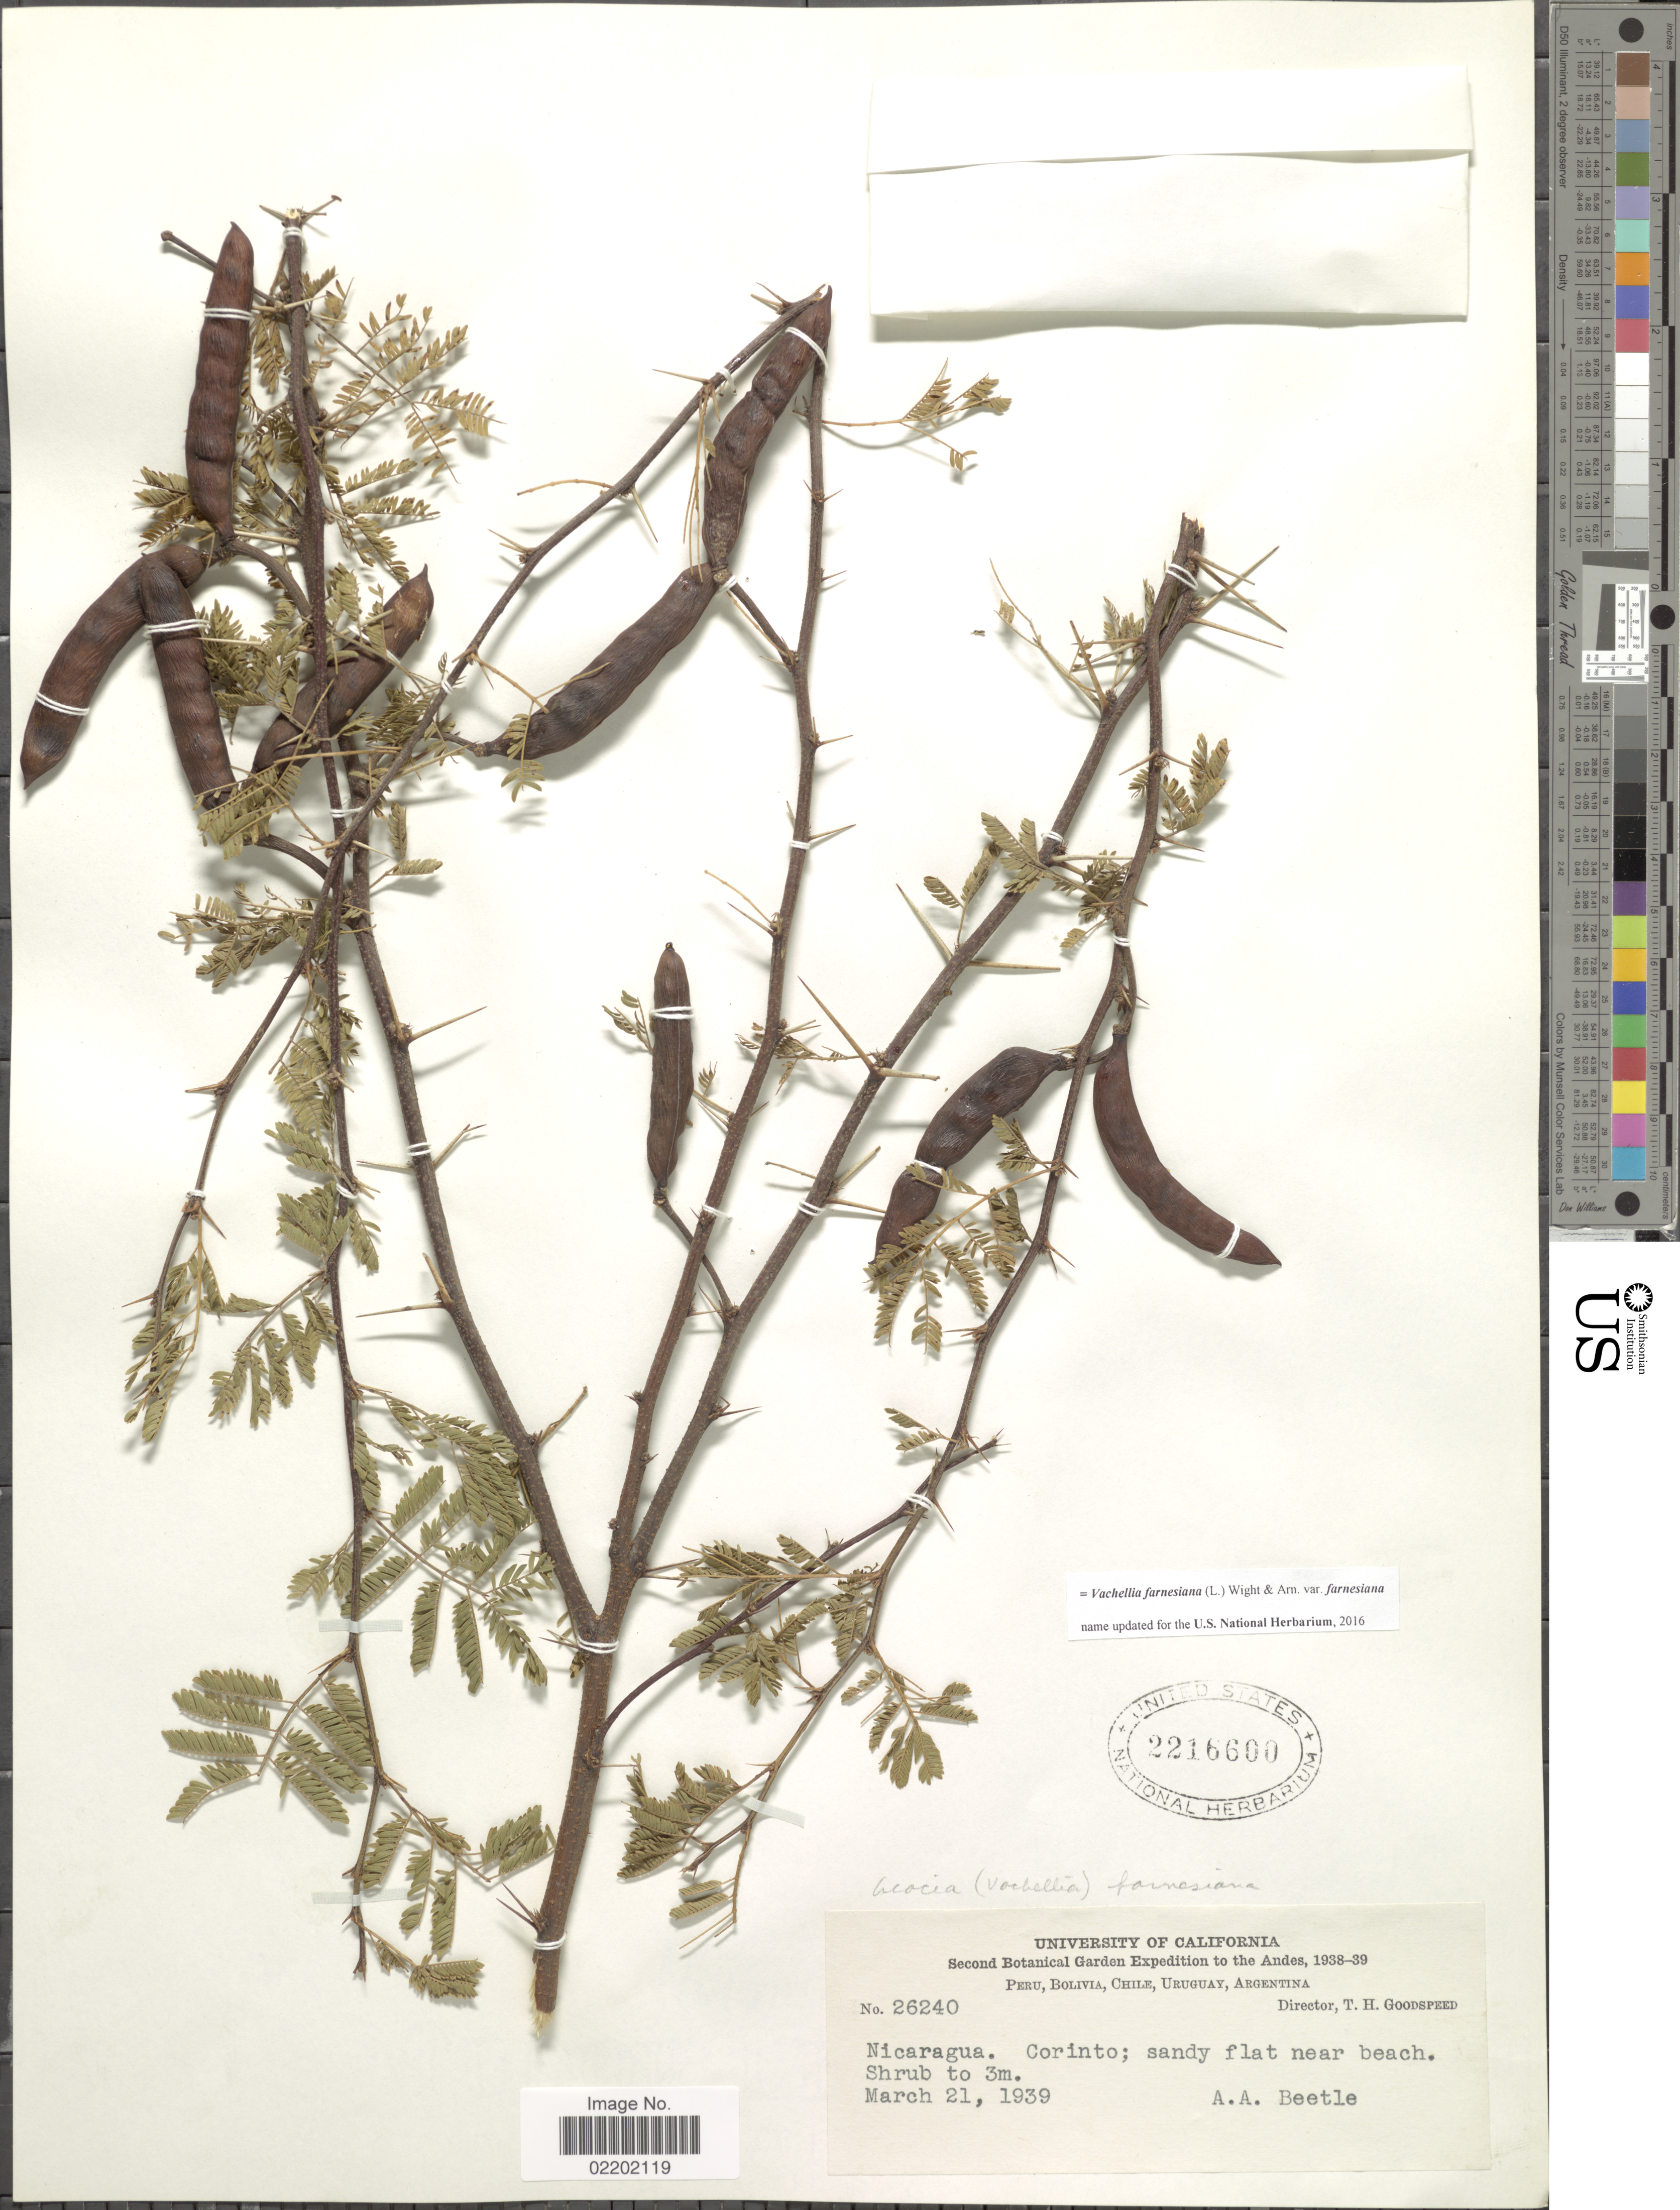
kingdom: Plantae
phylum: Tracheophyta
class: Magnoliopsida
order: Fabales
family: Fabaceae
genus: Vachellia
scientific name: Vachellia farnesiana var. farnesiana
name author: (L.) Wight & Arn.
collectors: A. A. Beetle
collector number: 26240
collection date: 1939-03-21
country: Nicaragua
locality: Corinto; sandy flat near beach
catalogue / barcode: US 2216600